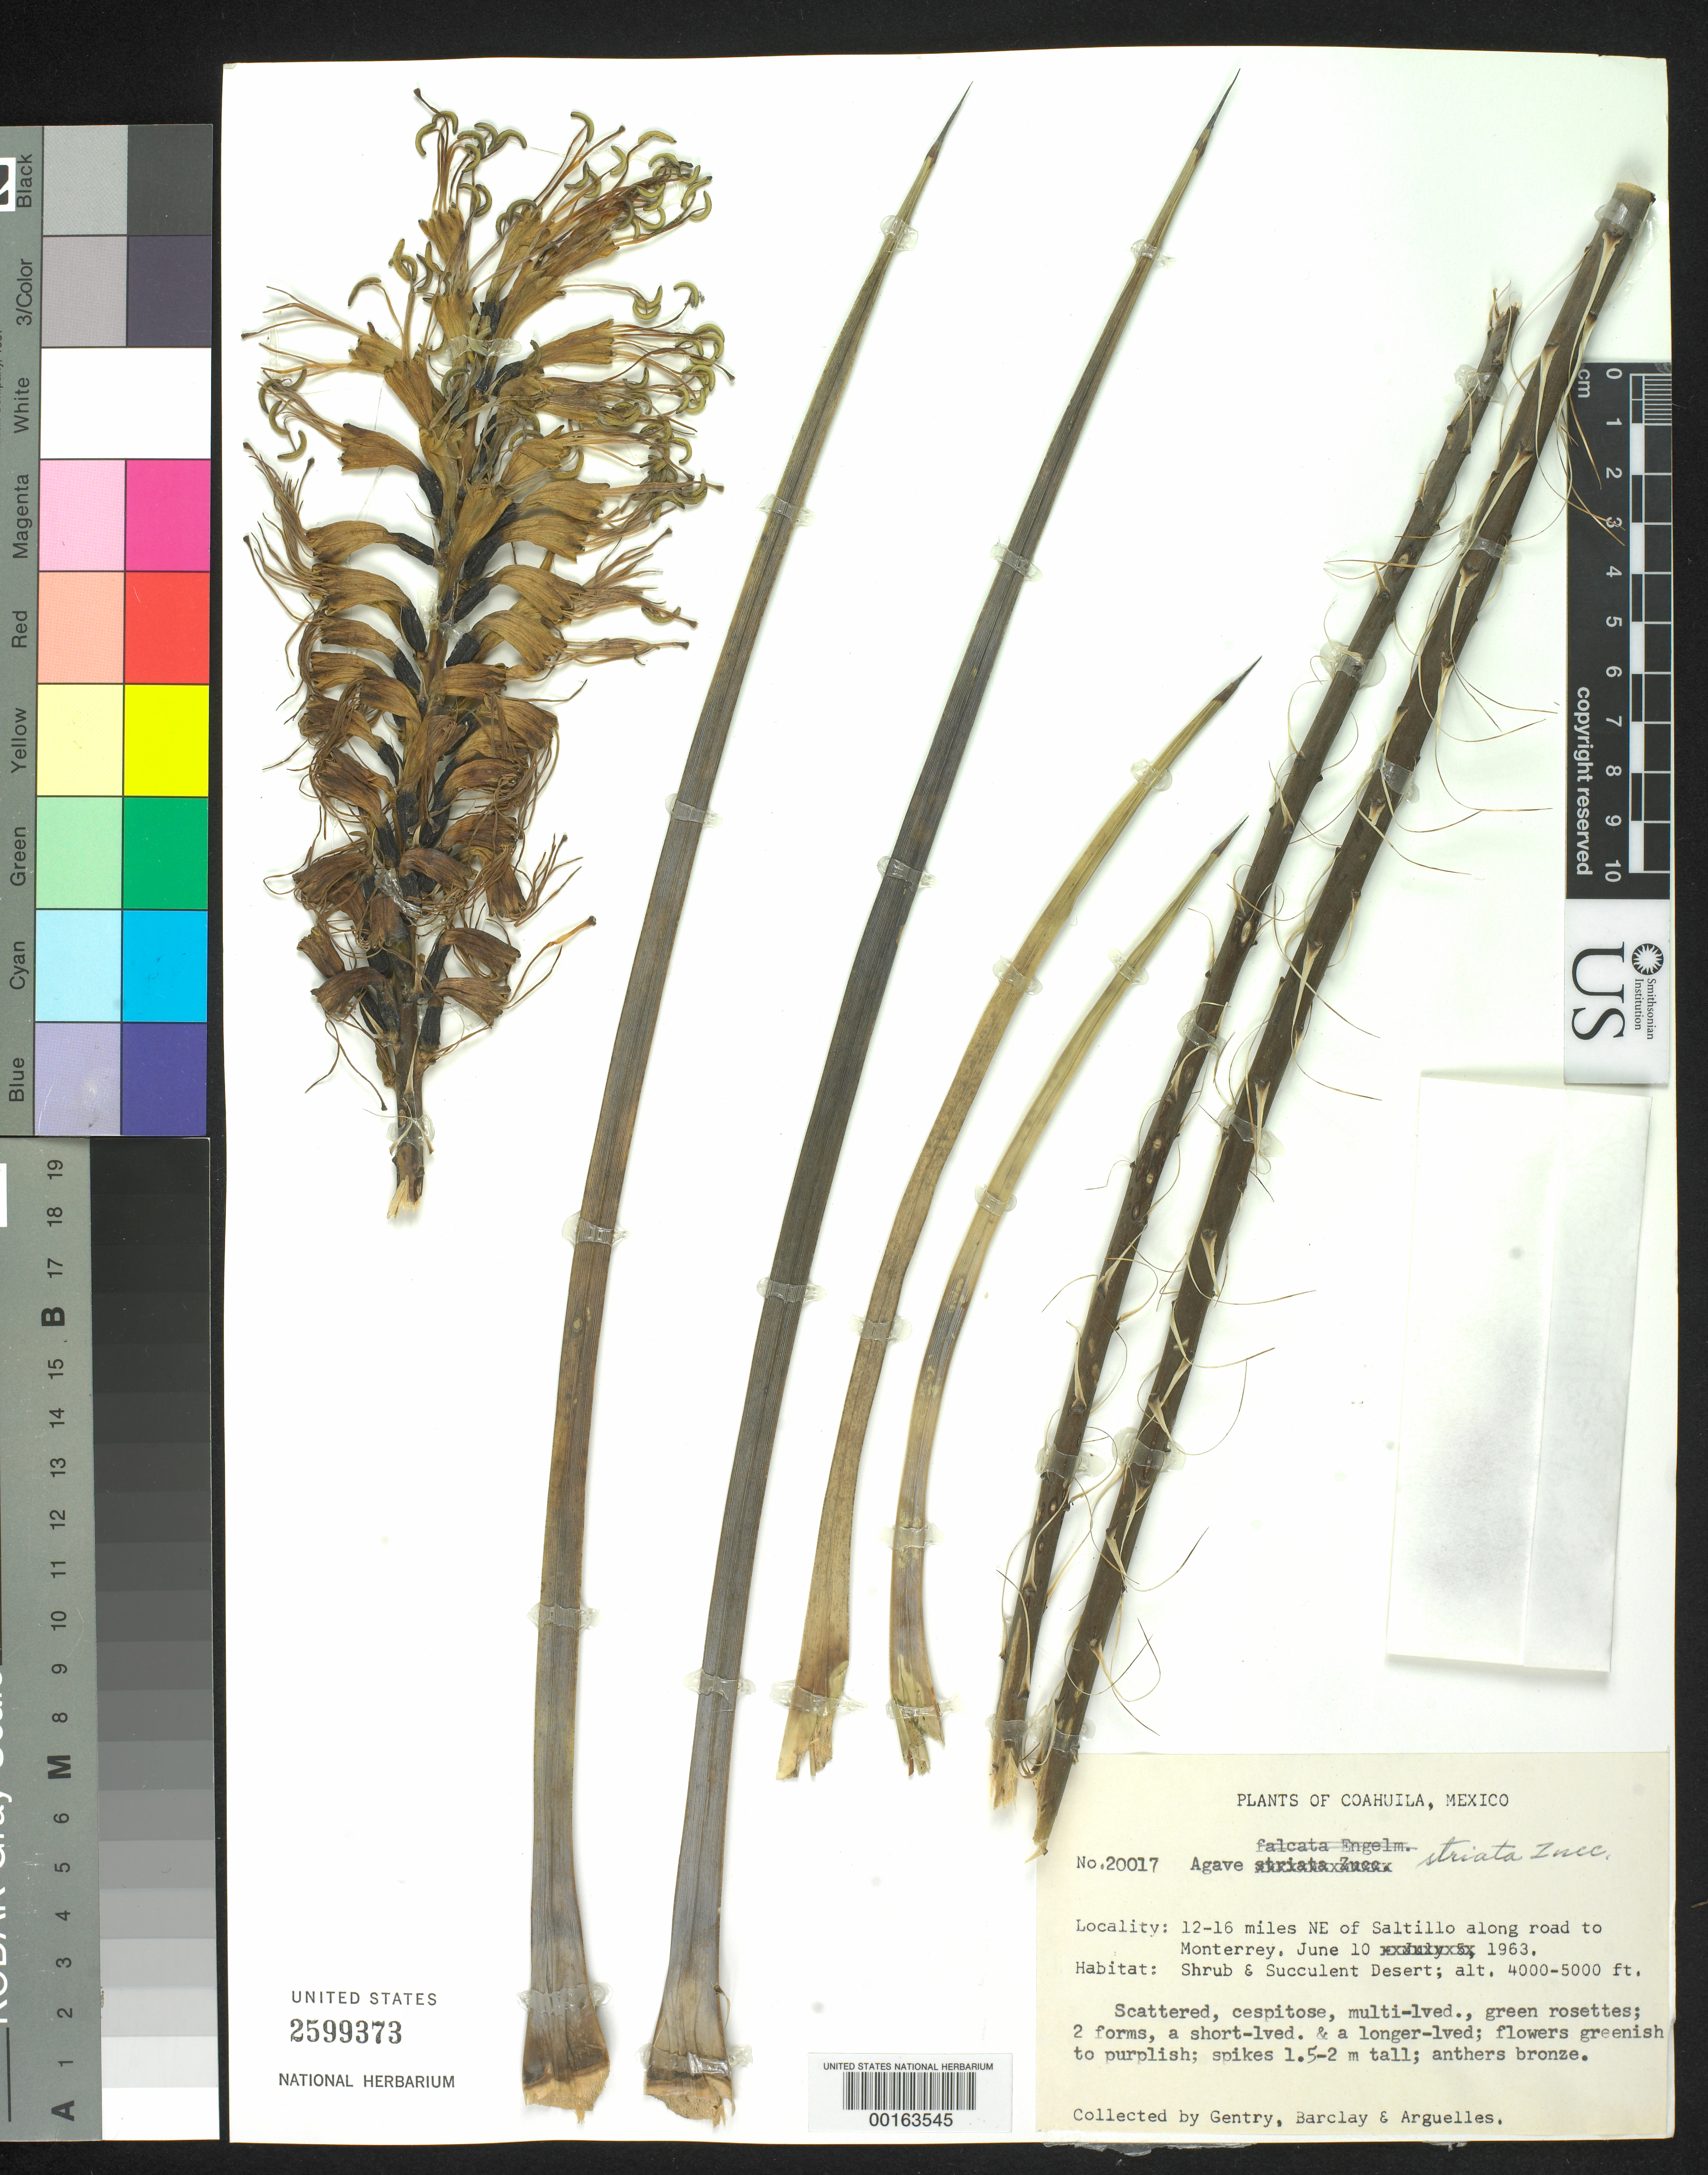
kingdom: Plantae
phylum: Tracheophyta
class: Liliopsida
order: Asparagales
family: Asparagaceae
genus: Agave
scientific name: Agave striata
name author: Zucc.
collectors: H. S. Gentry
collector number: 20017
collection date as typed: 10 Jun 1963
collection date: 1963-06-10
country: Mexico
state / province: Coahuila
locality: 12-16 mi NE of Saltillo along road to Monterrey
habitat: Shrub & succulent desert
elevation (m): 1219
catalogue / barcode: US 2599373